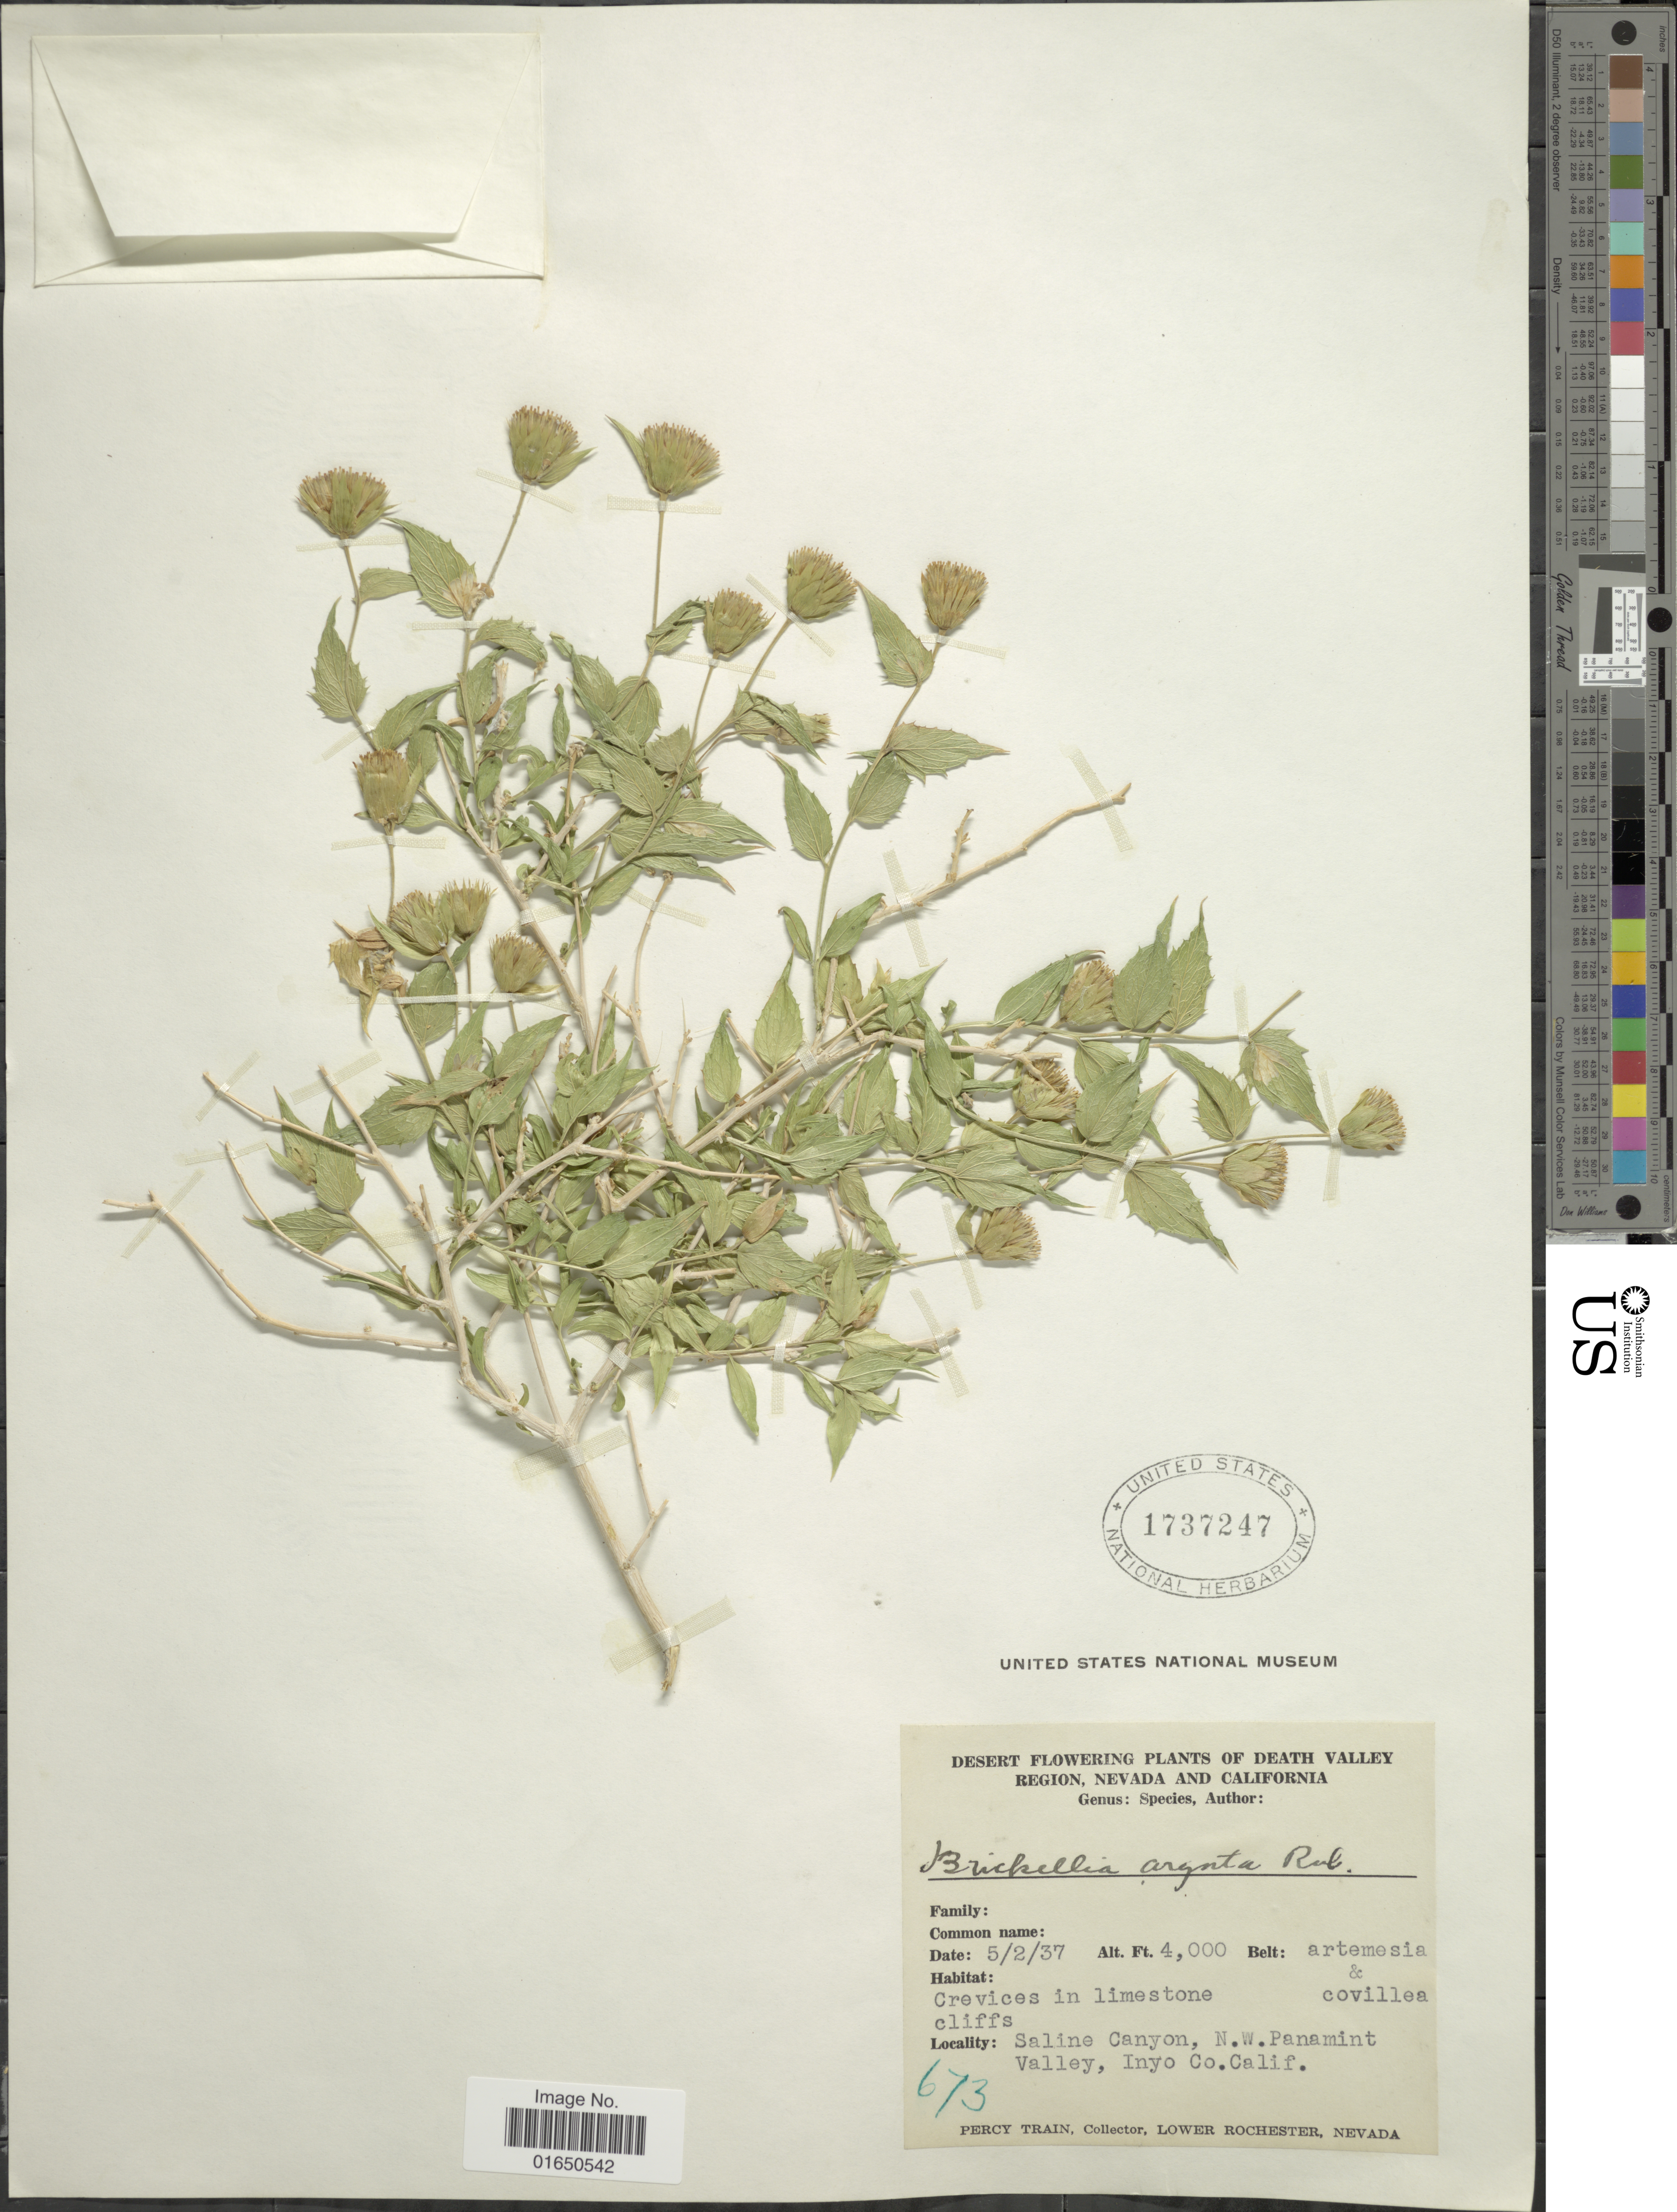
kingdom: Plantae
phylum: Tracheophyta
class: Magnoliopsida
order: Asterales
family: Asteraceae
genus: Brickellia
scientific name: Brickellia arguta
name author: B.L. Rob.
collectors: P. Train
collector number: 673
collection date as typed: Transcribed d/m/y: 5/2/37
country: United States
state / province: California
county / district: Inyo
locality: Saline Canyon, N.W. Panamint Valley, Inyo Co.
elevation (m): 1219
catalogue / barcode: US 1737247